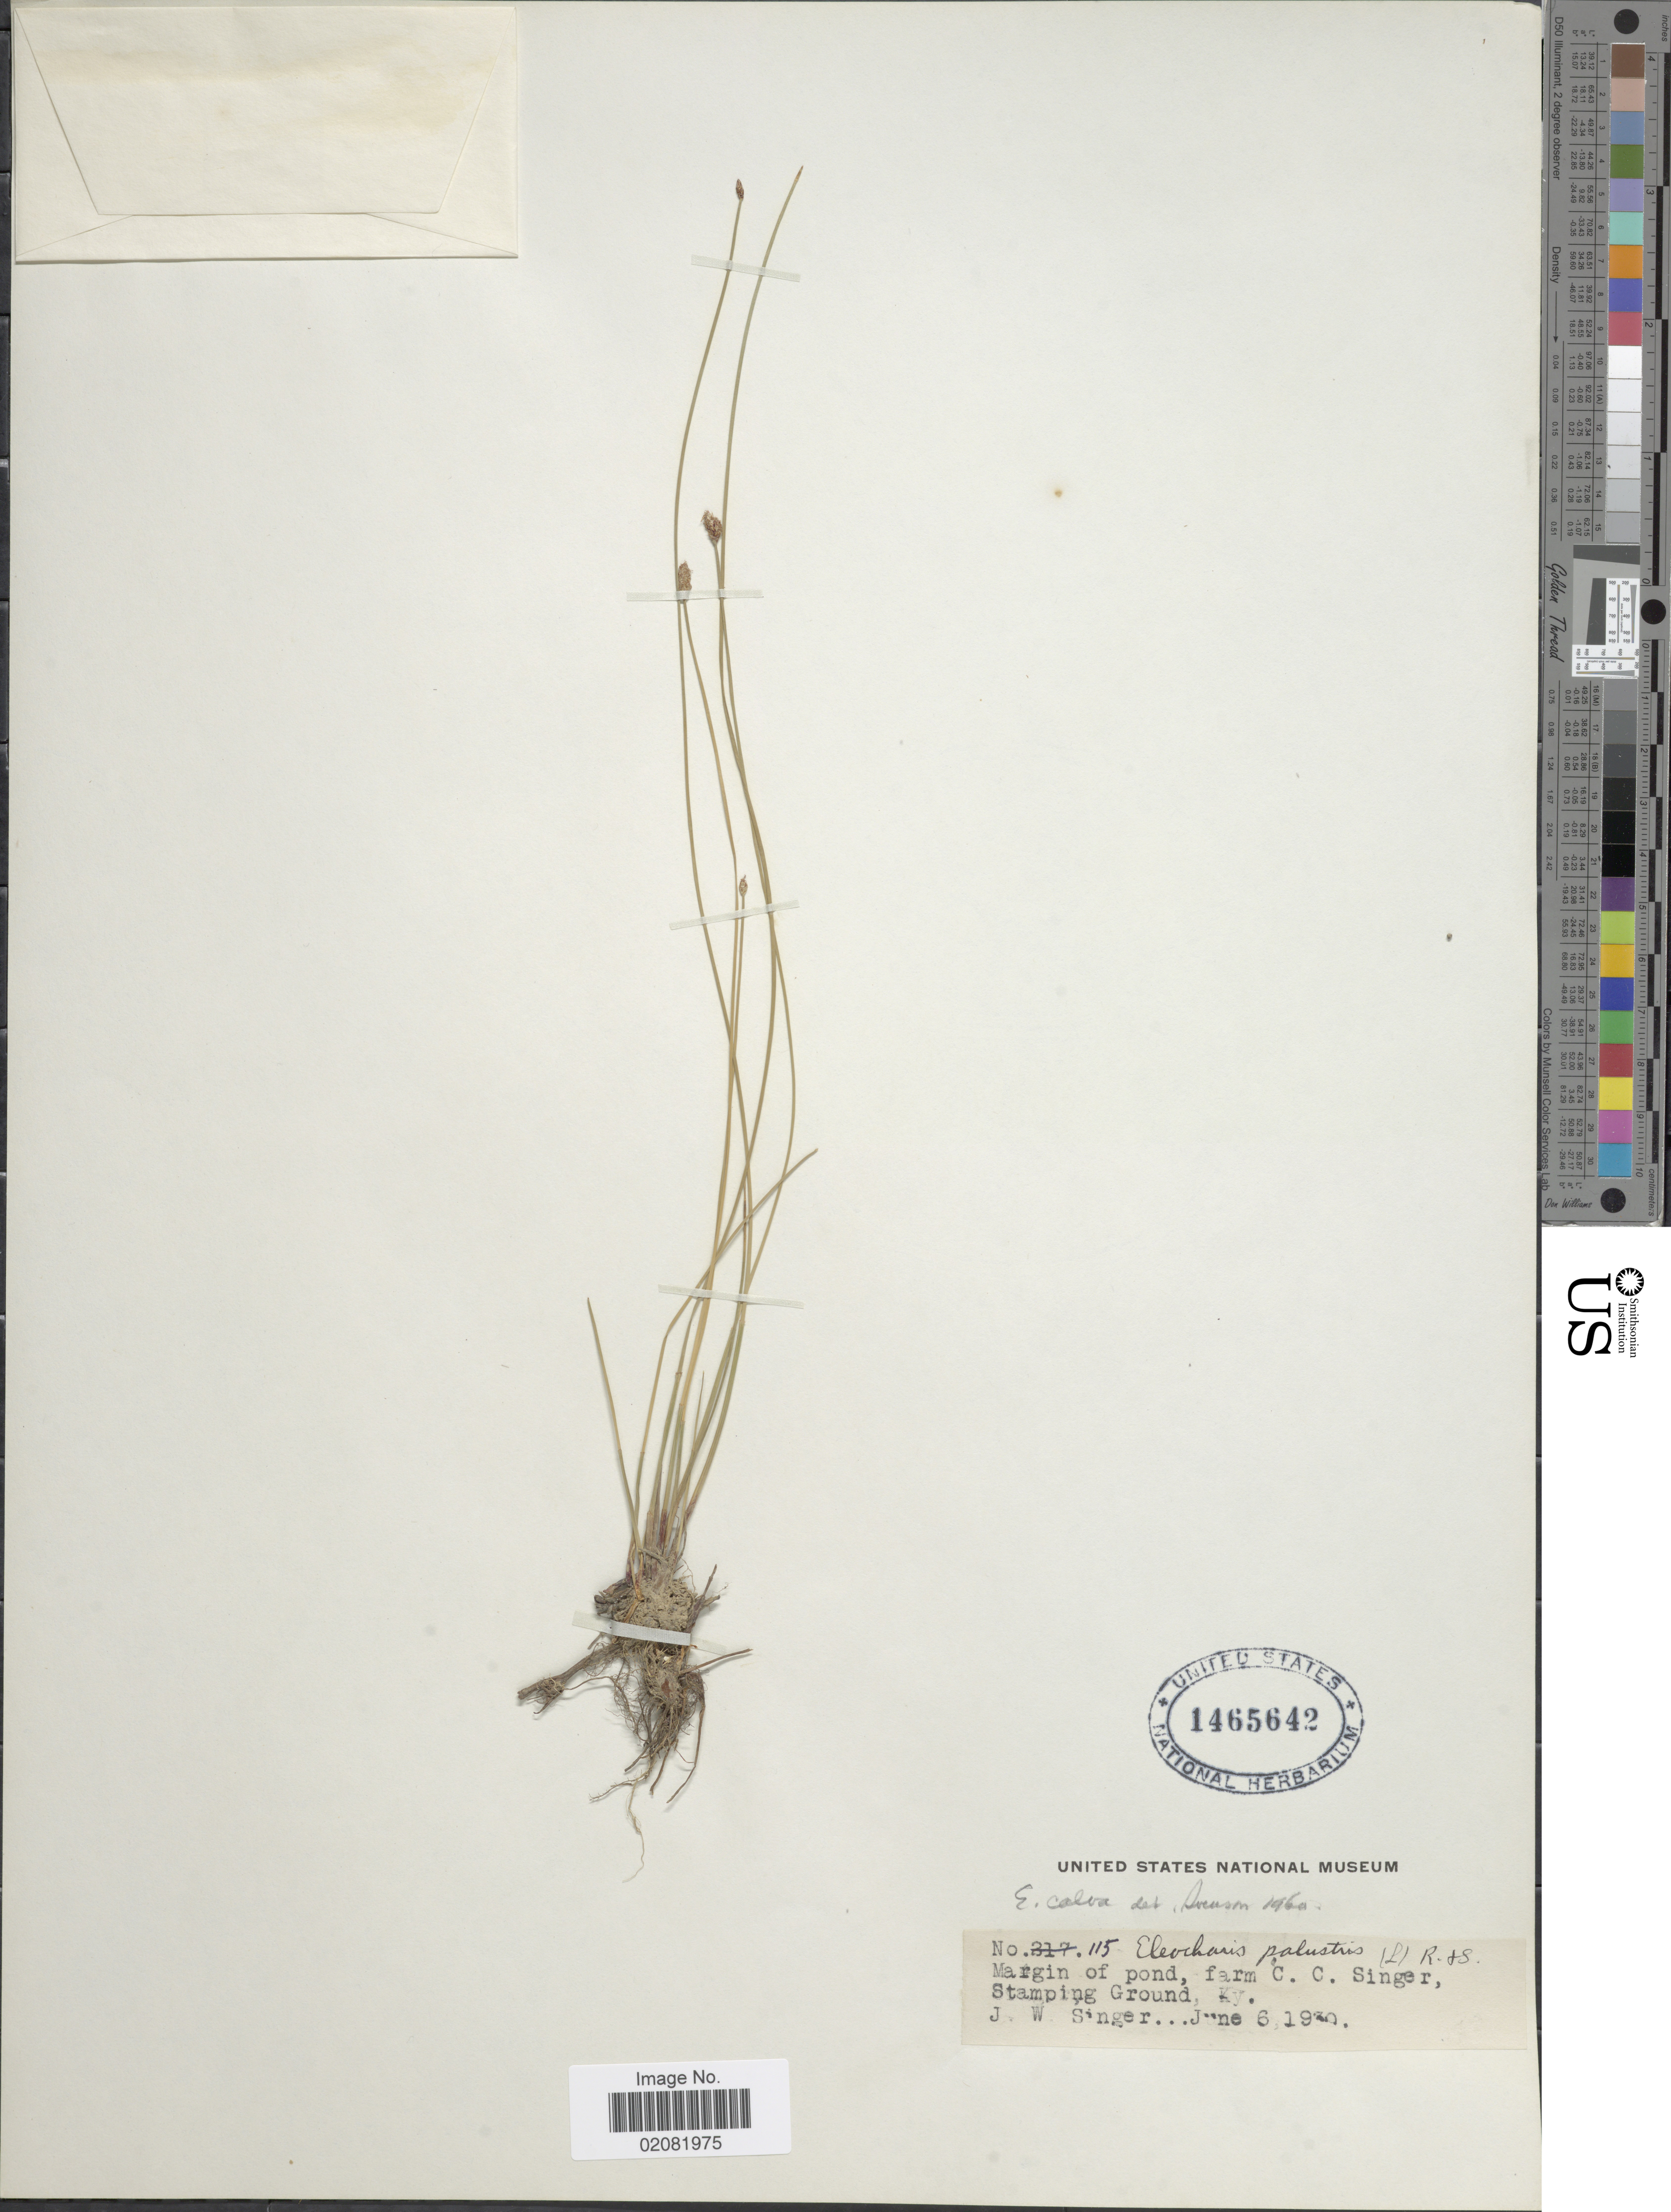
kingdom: Plantae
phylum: Tracheophyta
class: Liliopsida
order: Poales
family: Cyperaceae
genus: Eleocharis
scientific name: Eleocharis erythropoda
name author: Steud.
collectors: J. EW. Singer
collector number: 115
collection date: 1930-06-06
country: United States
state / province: Kentucky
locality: Margin of pond, farm C. C. Singer, Stamping Ground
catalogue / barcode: US 1465642